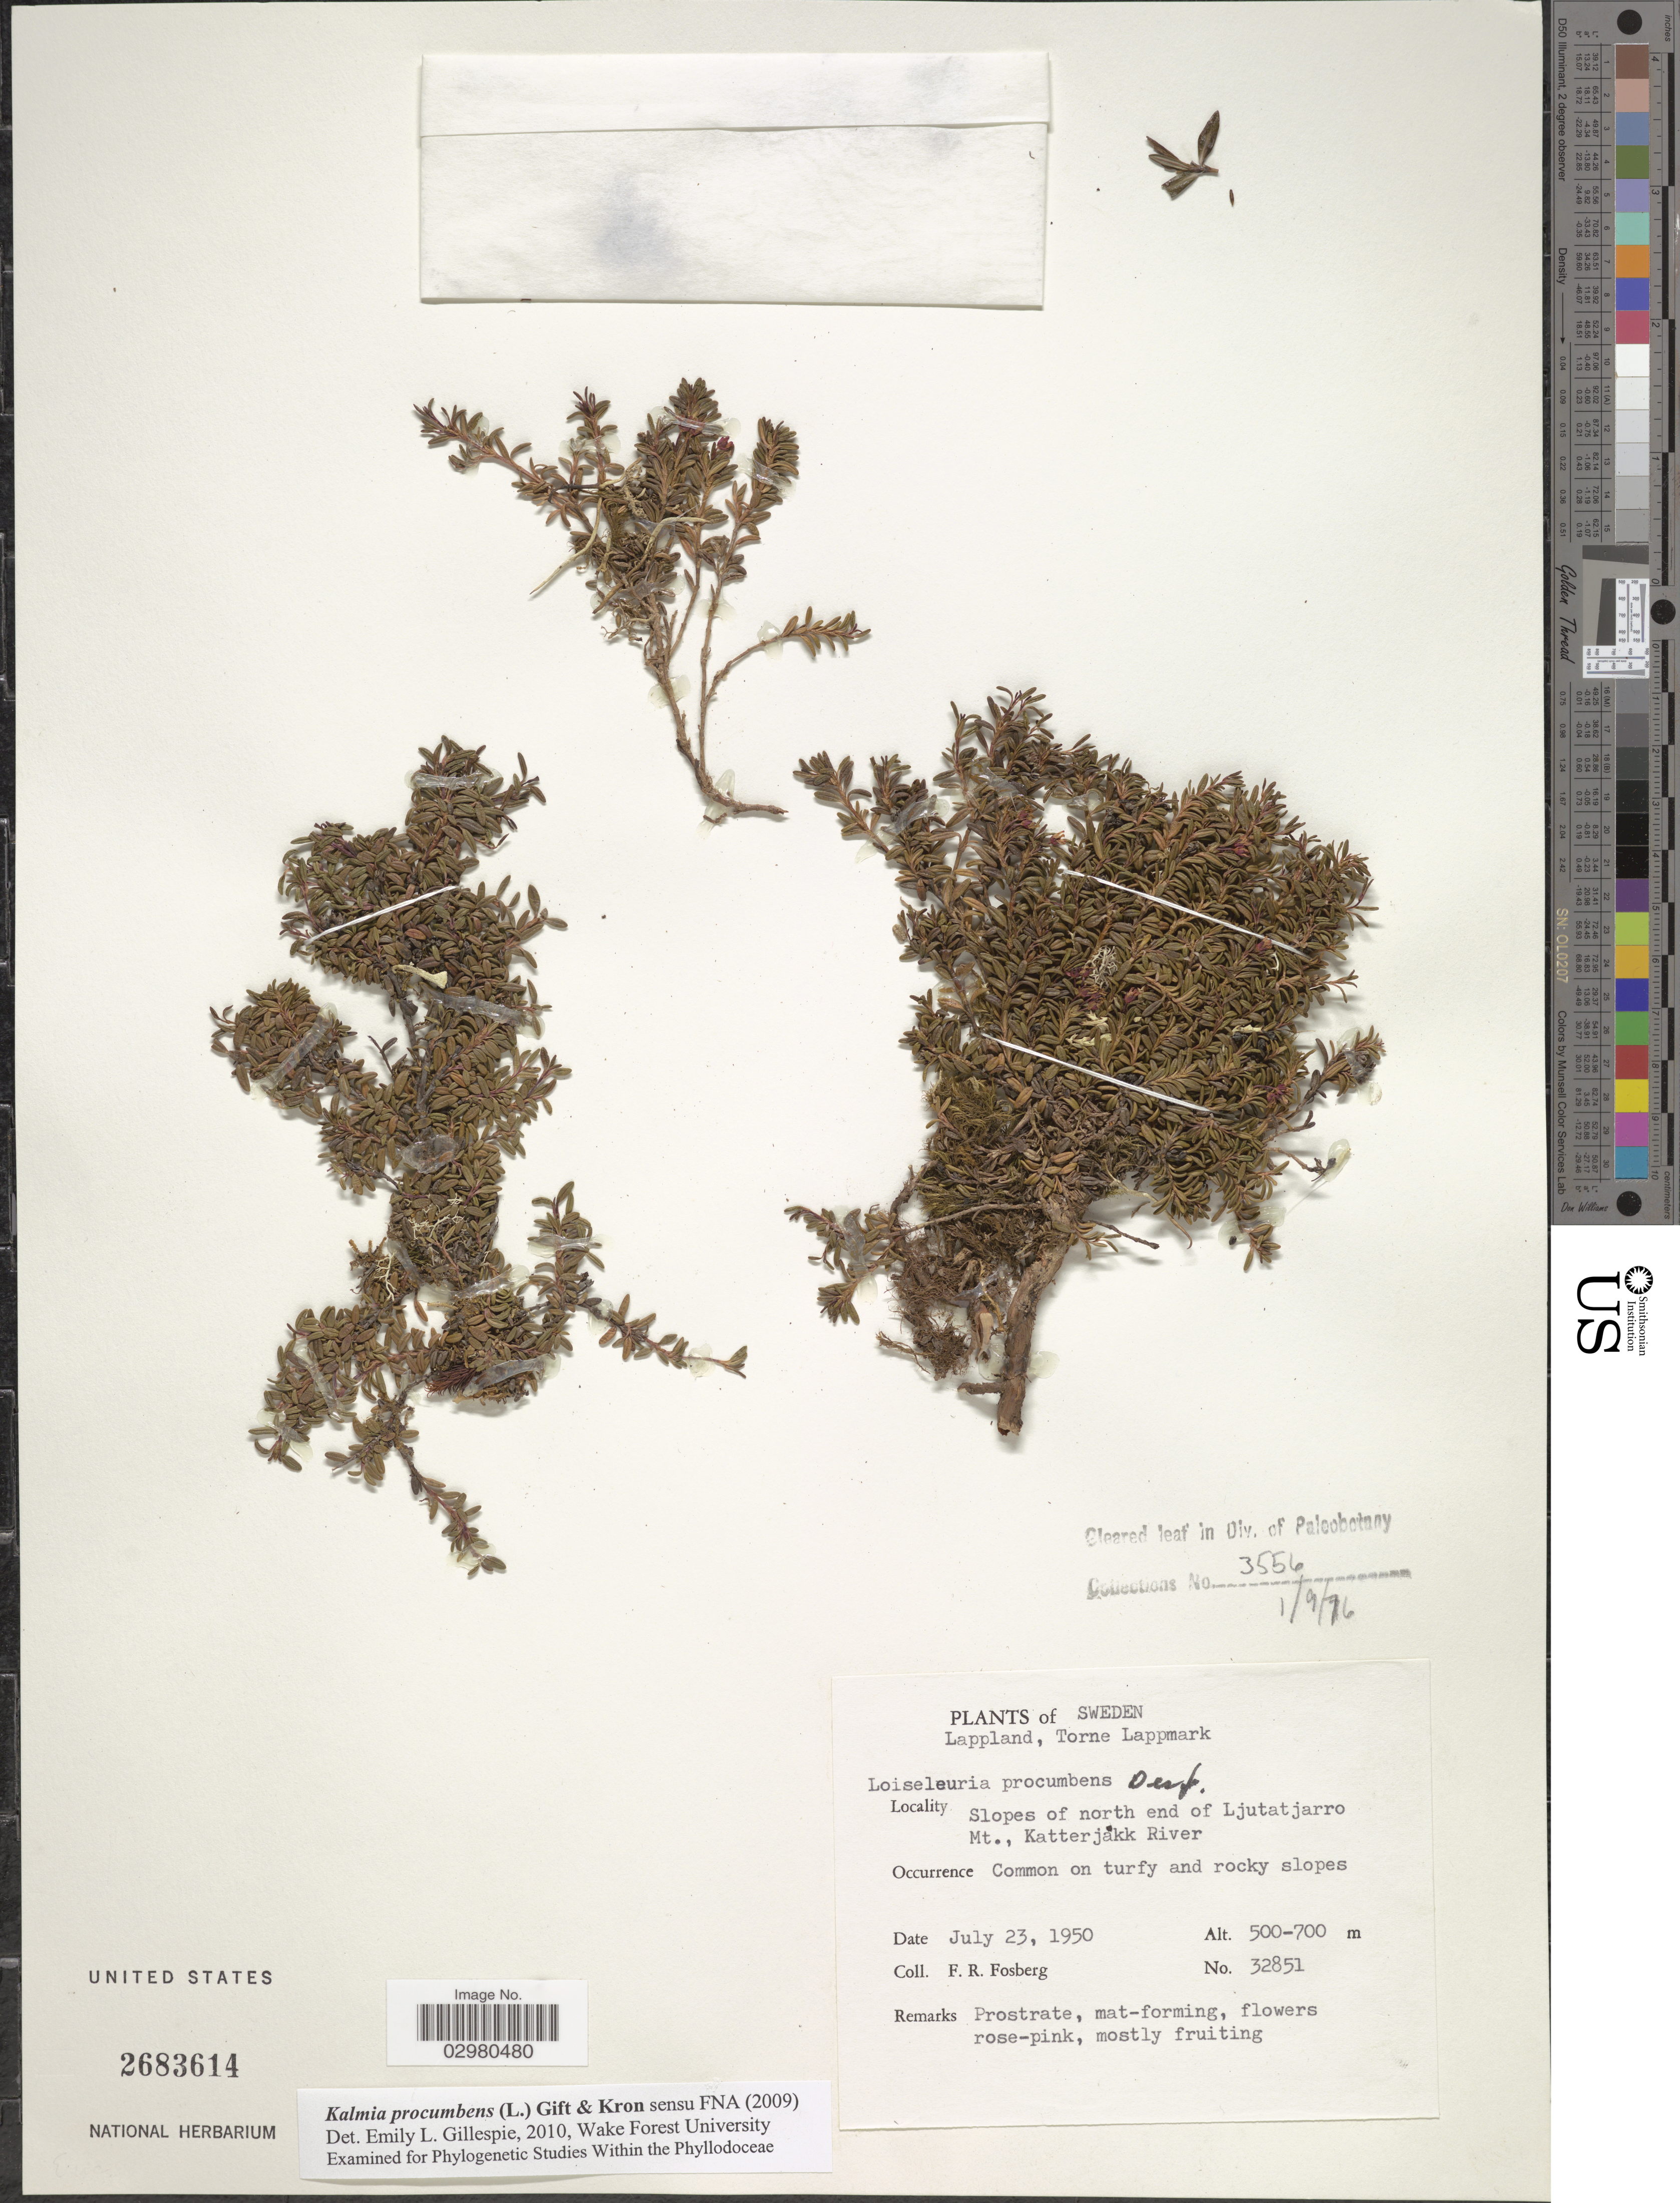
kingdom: Plantae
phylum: Tracheophyta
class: Magnoliopsida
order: Ericales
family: Ericaceae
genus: Loiseleuria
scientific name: Loiseleuria procumbens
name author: (L.) Desv.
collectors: F. R. Fosberg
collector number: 32851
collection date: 1950-07-23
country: Sweden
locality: Lappland, Torne Lappmark. Slopes of north end of Ljutatjarro Mt., Katterjakk River.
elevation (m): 500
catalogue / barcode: US 2683614